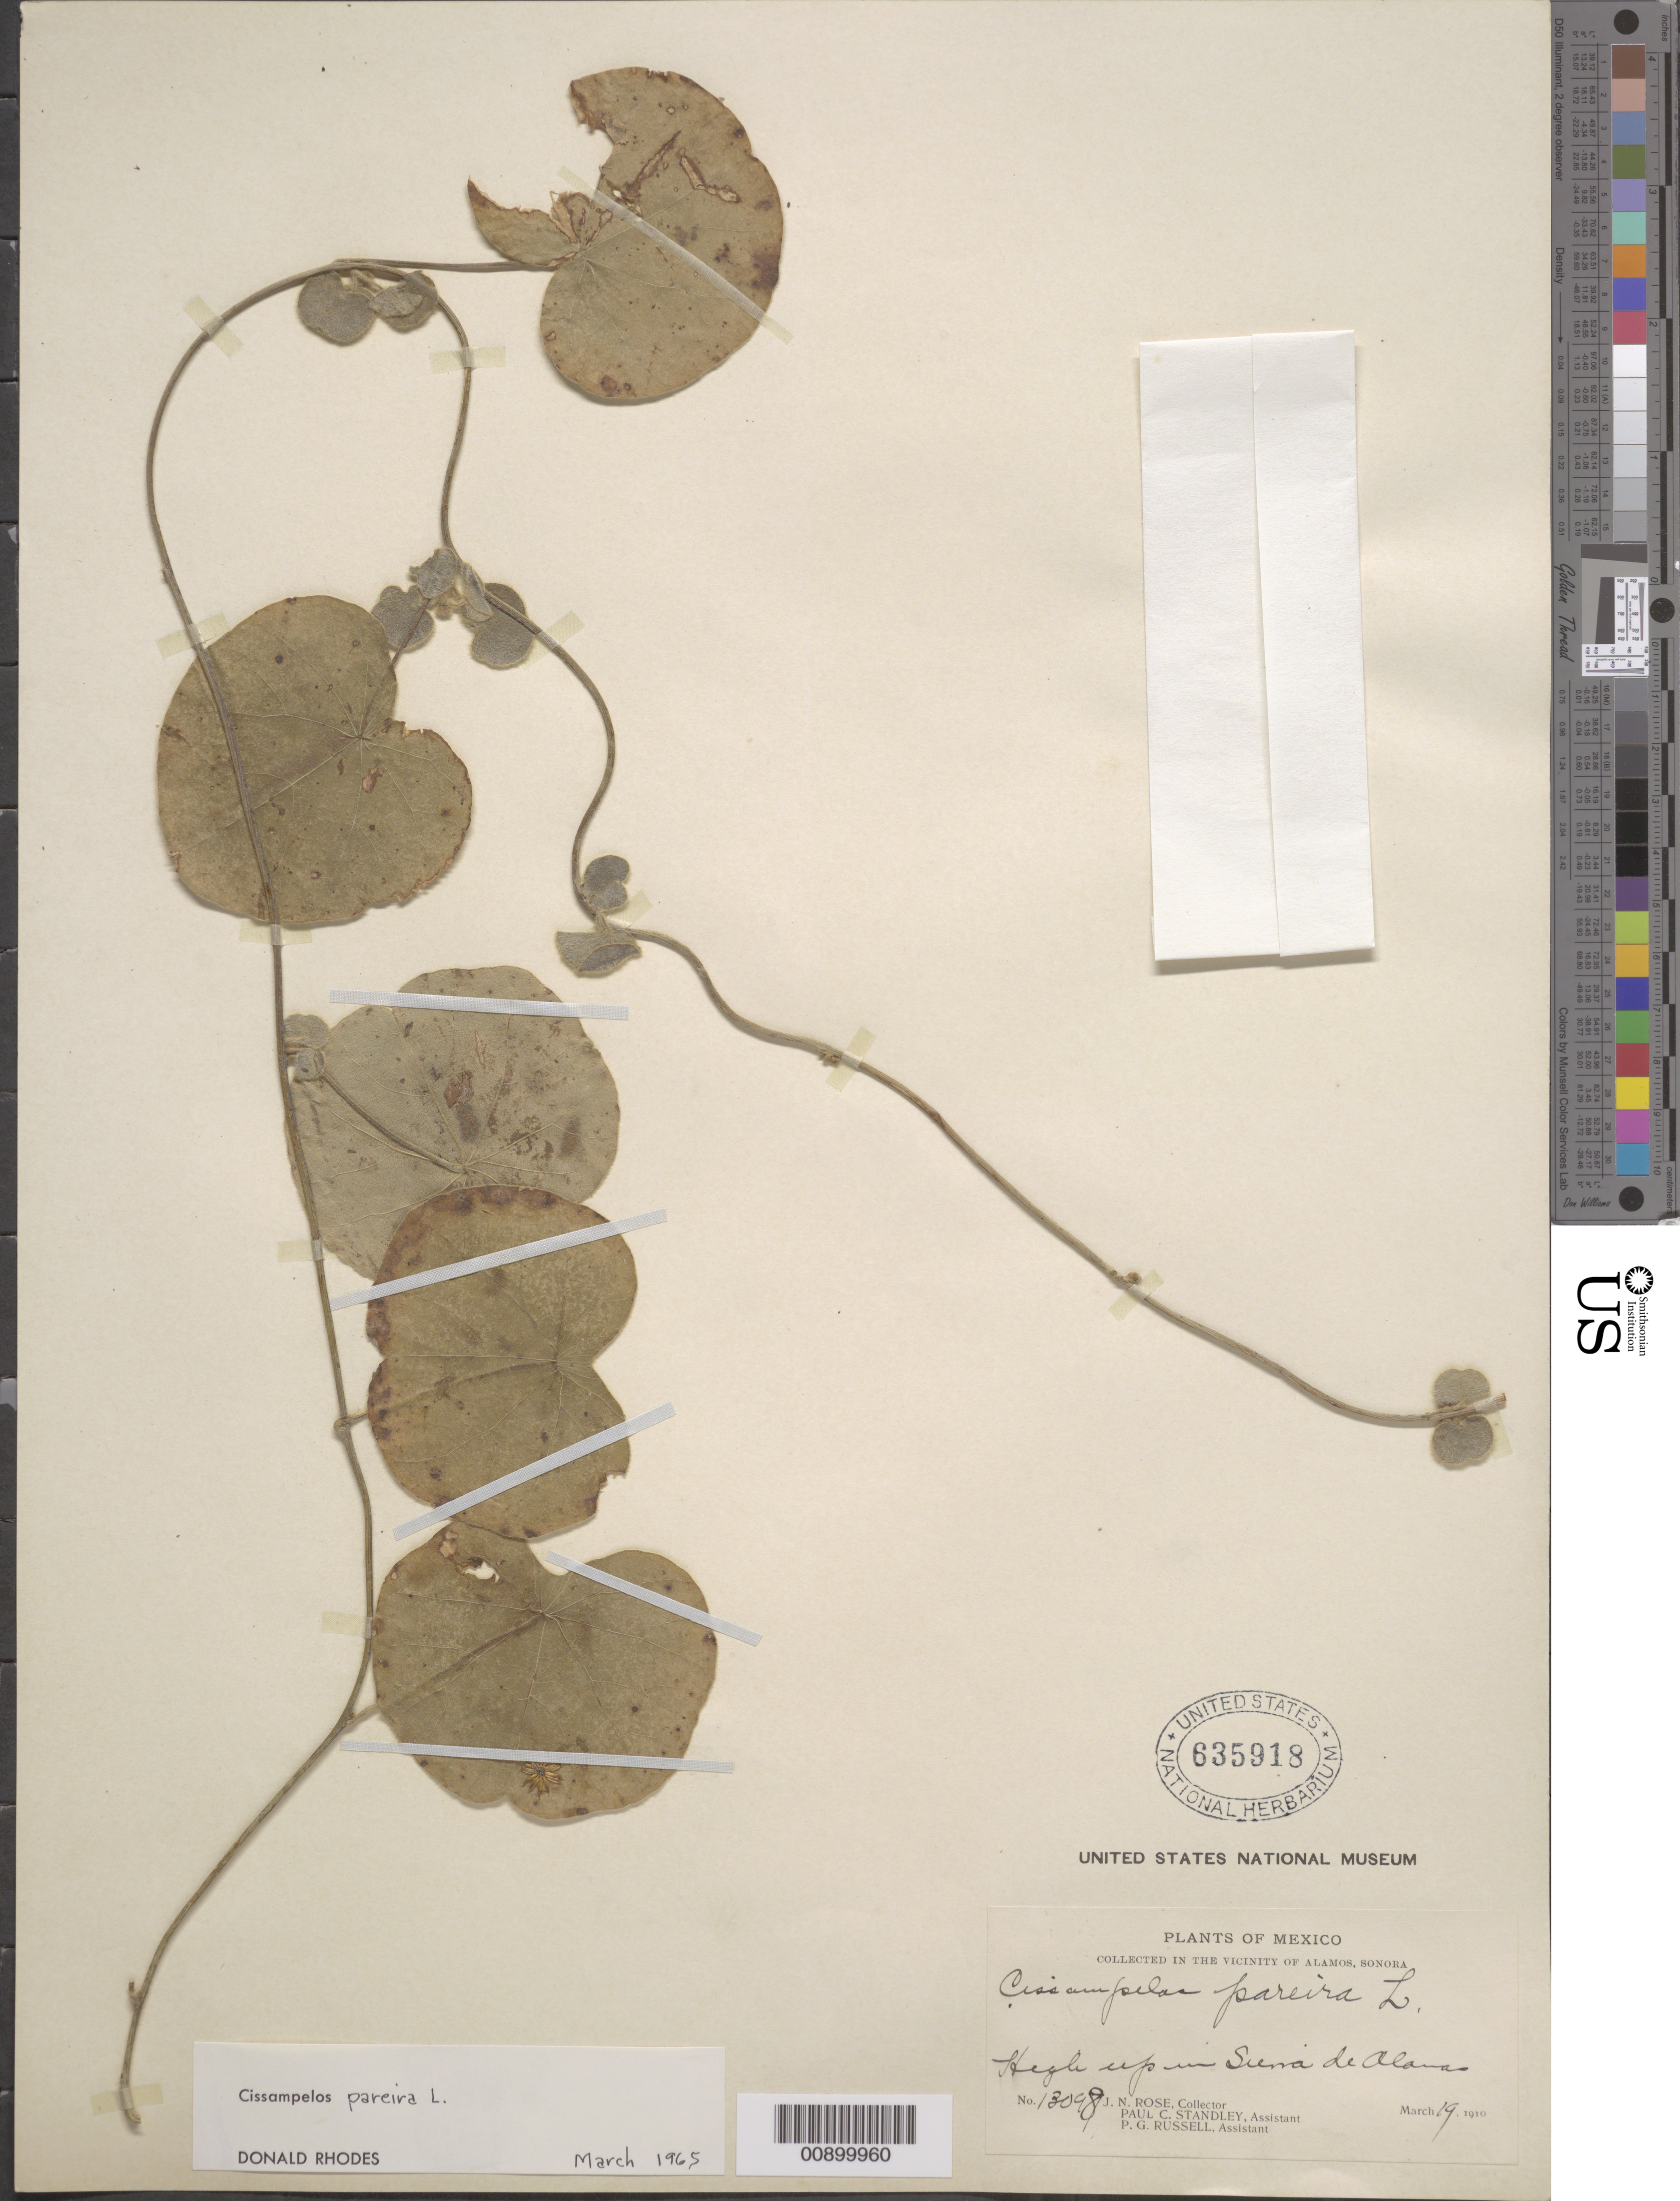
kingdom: Plantae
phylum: Tracheophyta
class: Magnoliopsida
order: Ranunculales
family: Menispermaceae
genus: Cissampelos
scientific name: Cissampelos pareira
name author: L.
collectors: J. N. Rose, P. C. Standley & P. G. Russell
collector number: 13098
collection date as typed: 19 Mar 1910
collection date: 1910-03-19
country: Mexico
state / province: Sonora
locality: Vicinity of Alamos, Sonora. High up in Sierra de Alamos.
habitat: High up in Sierra.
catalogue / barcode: US 635918